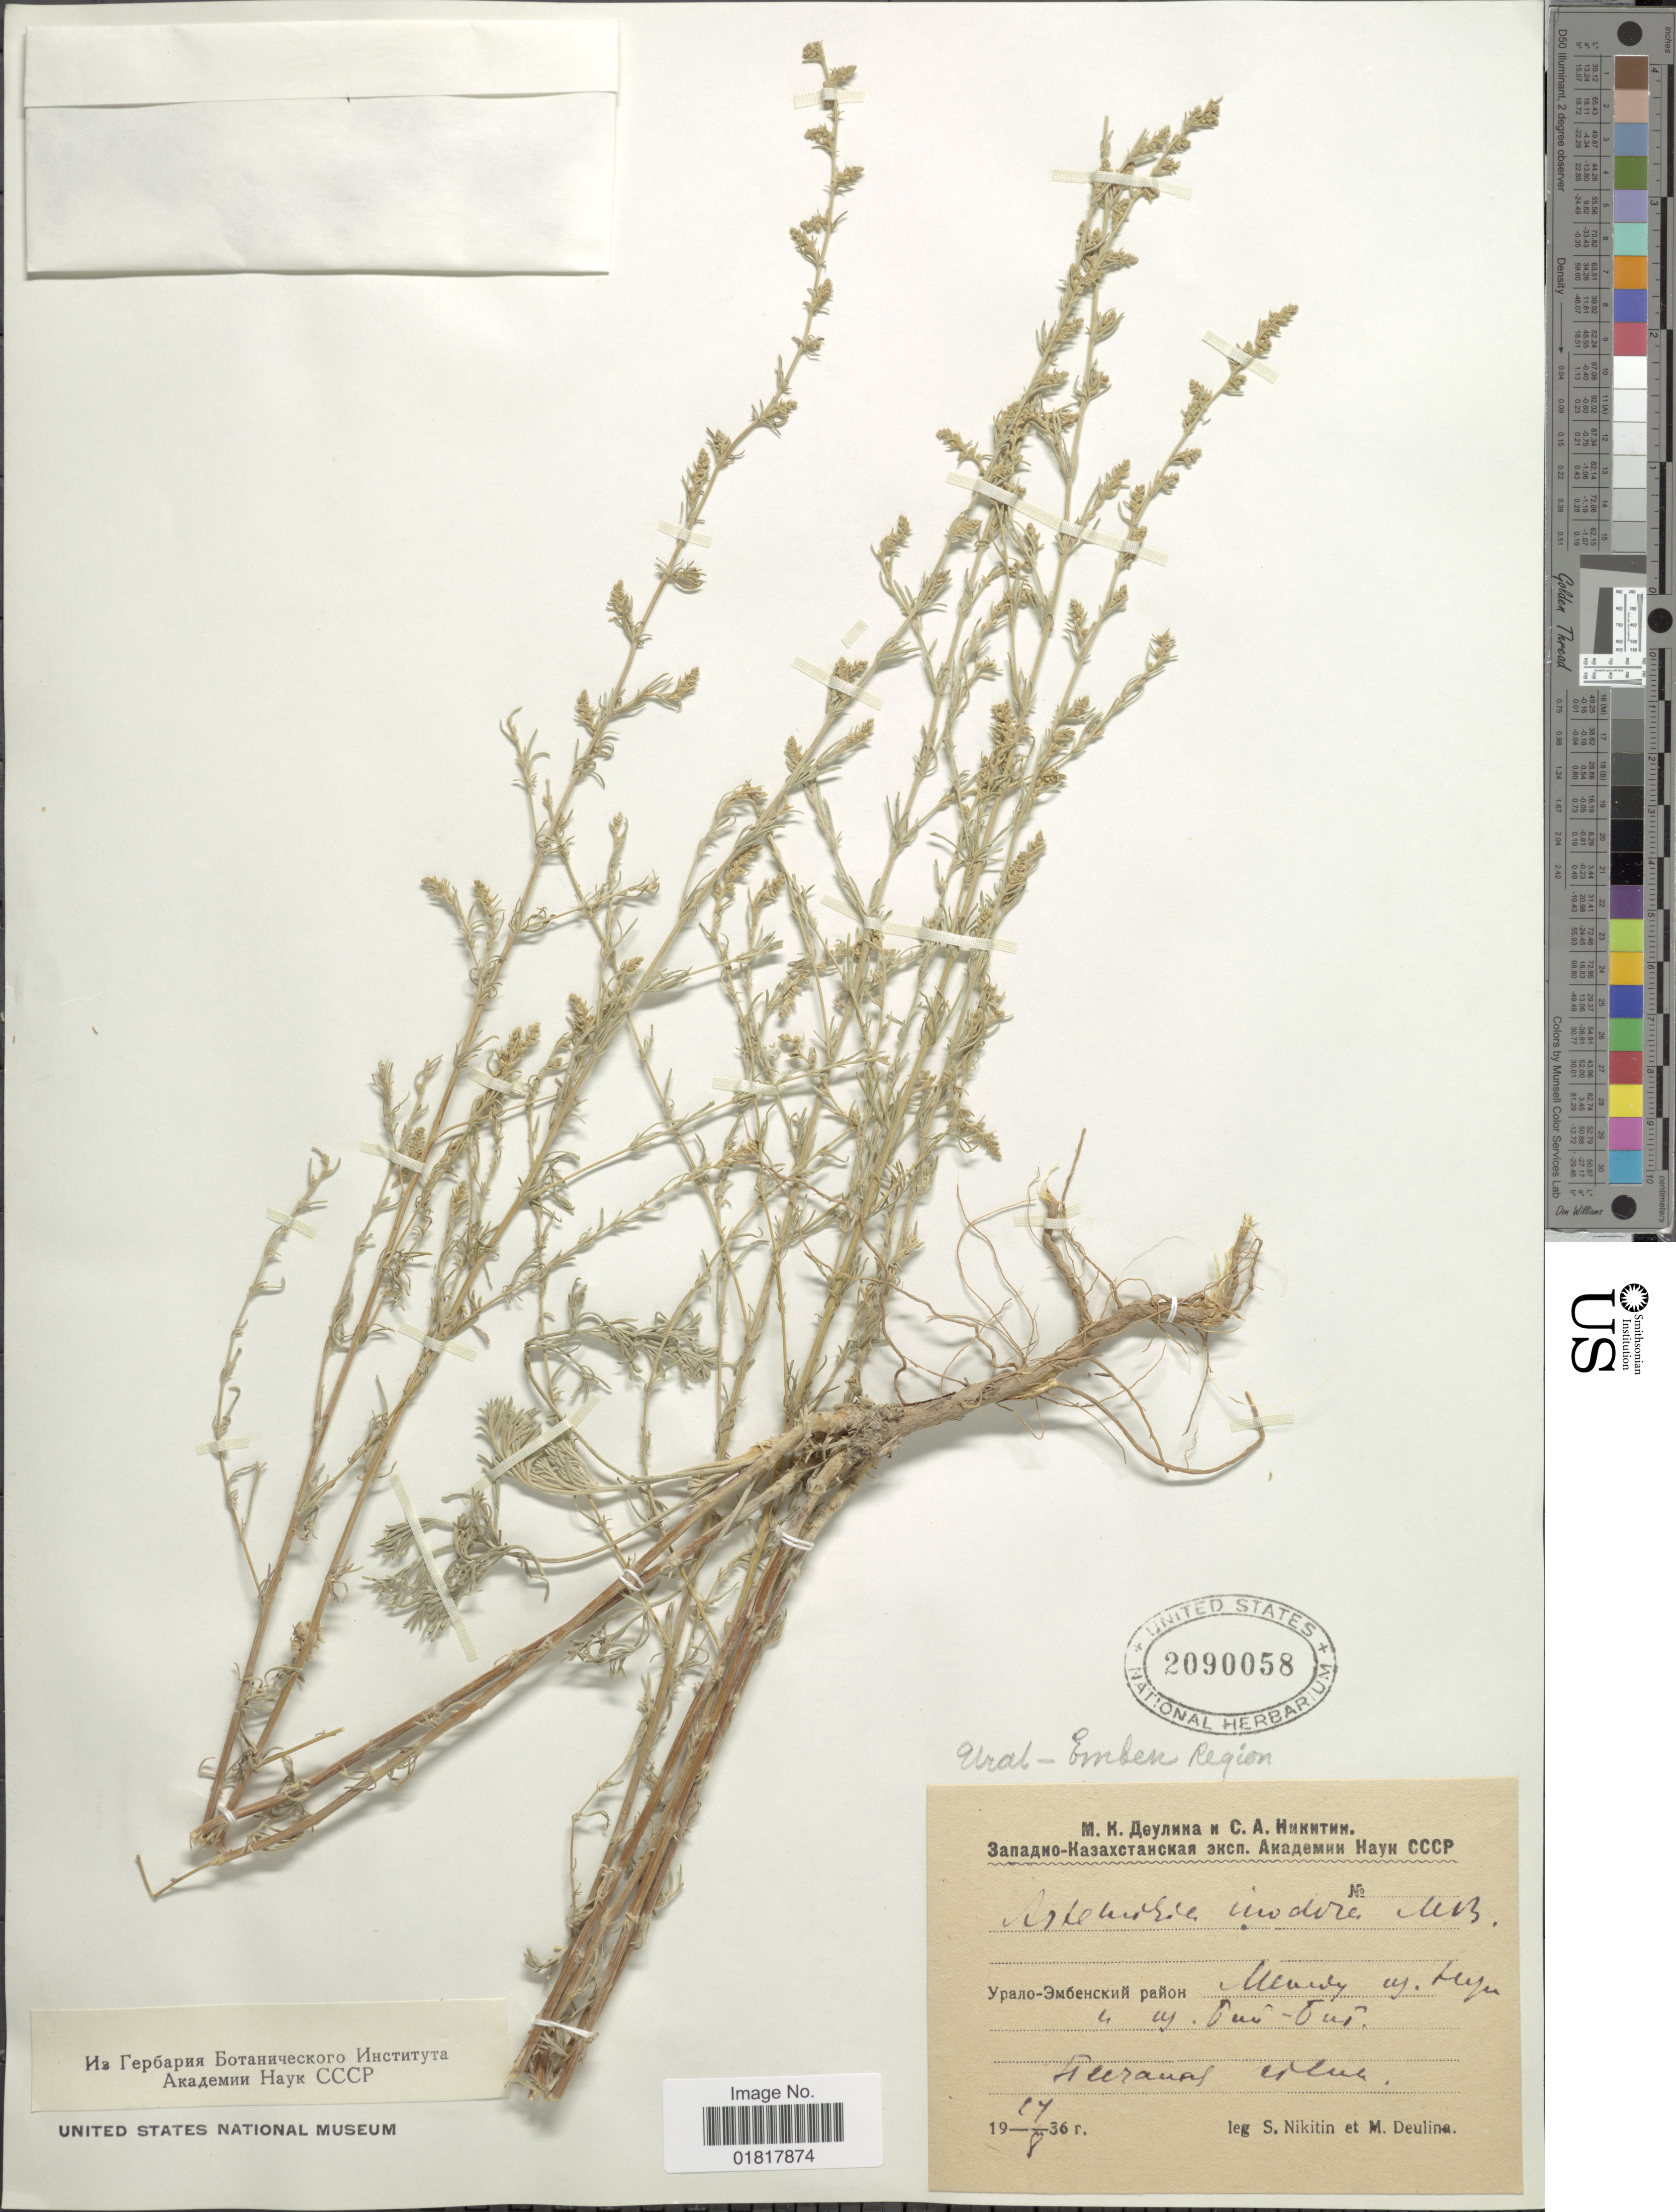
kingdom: Plantae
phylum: Tracheophyta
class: Magnoliopsida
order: Asterales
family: Asteraceae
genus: Artemisia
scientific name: Artemisia inodora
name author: Mill.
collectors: S. A. Nikitin & M. Deulina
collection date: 1936-08-17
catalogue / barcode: US 2090058